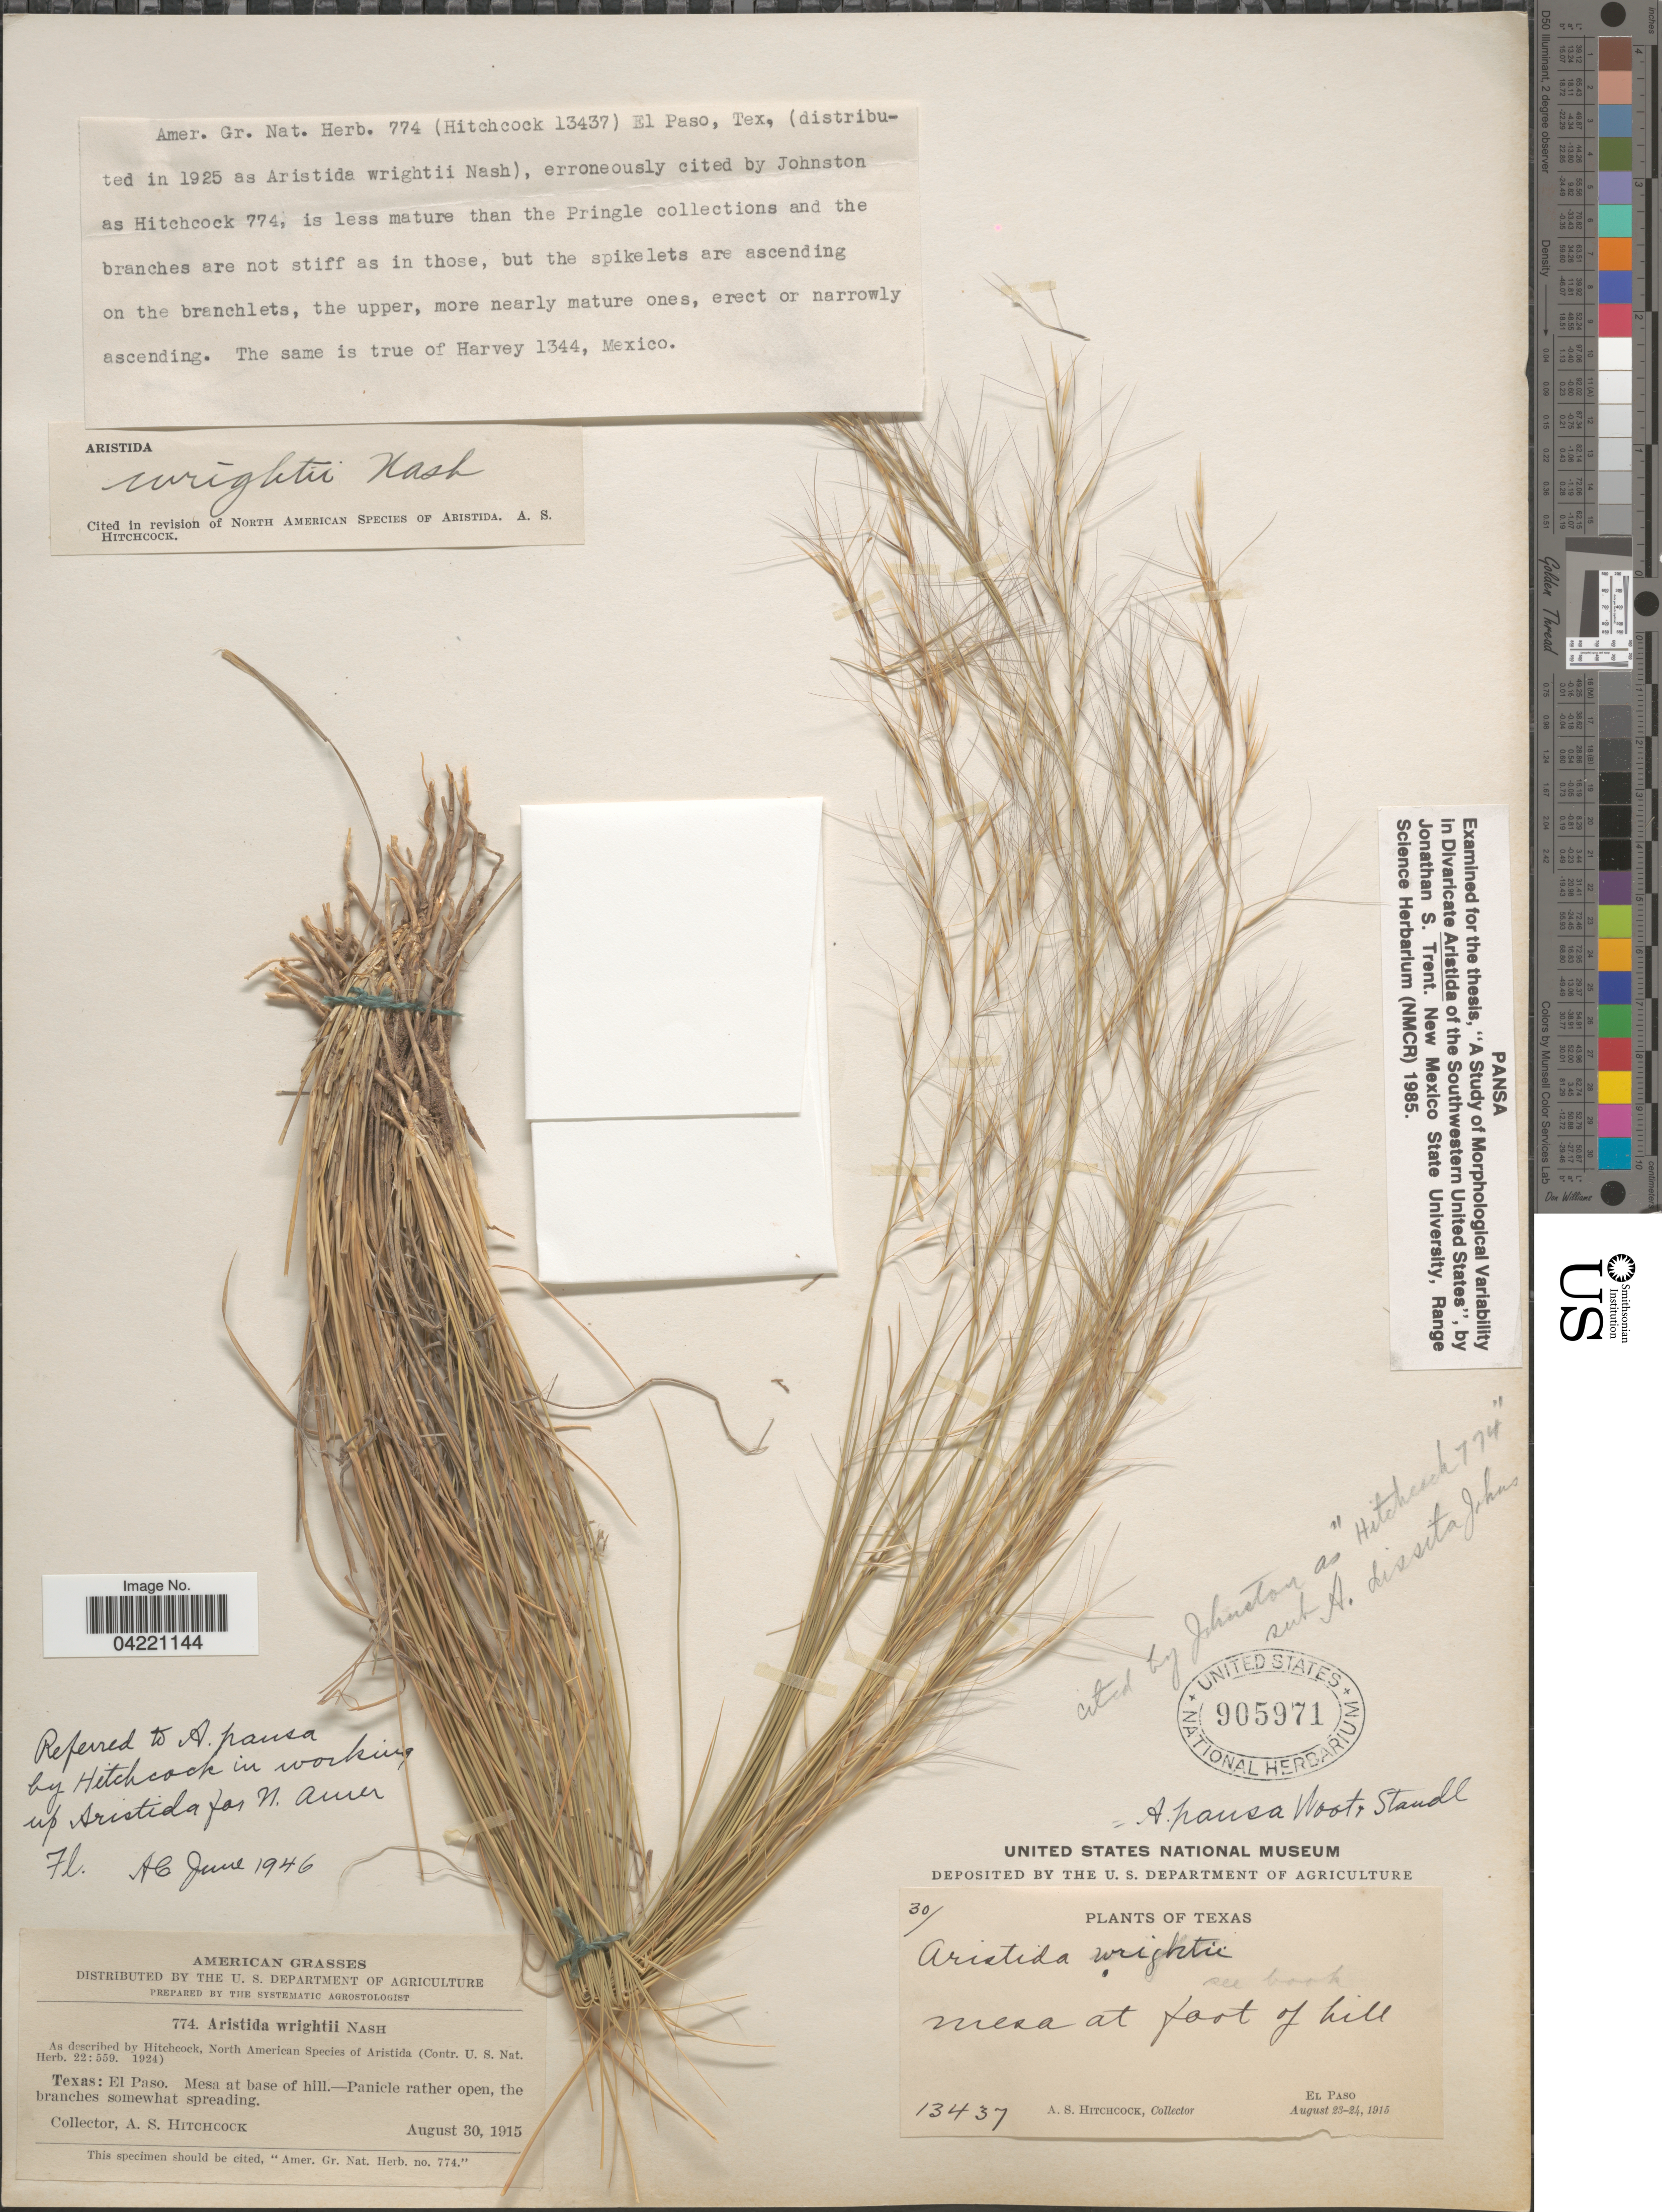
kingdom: Plantae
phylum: Tracheophyta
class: Liliopsida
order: Poales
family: Poaceae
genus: Aristida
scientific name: Aristida pansa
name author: Wooton & Standl.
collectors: A. S. Hitchcock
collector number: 774/13437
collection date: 1915-08-30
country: United States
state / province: Texas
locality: El Paso. Mesa at base of hill.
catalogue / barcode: US 905971